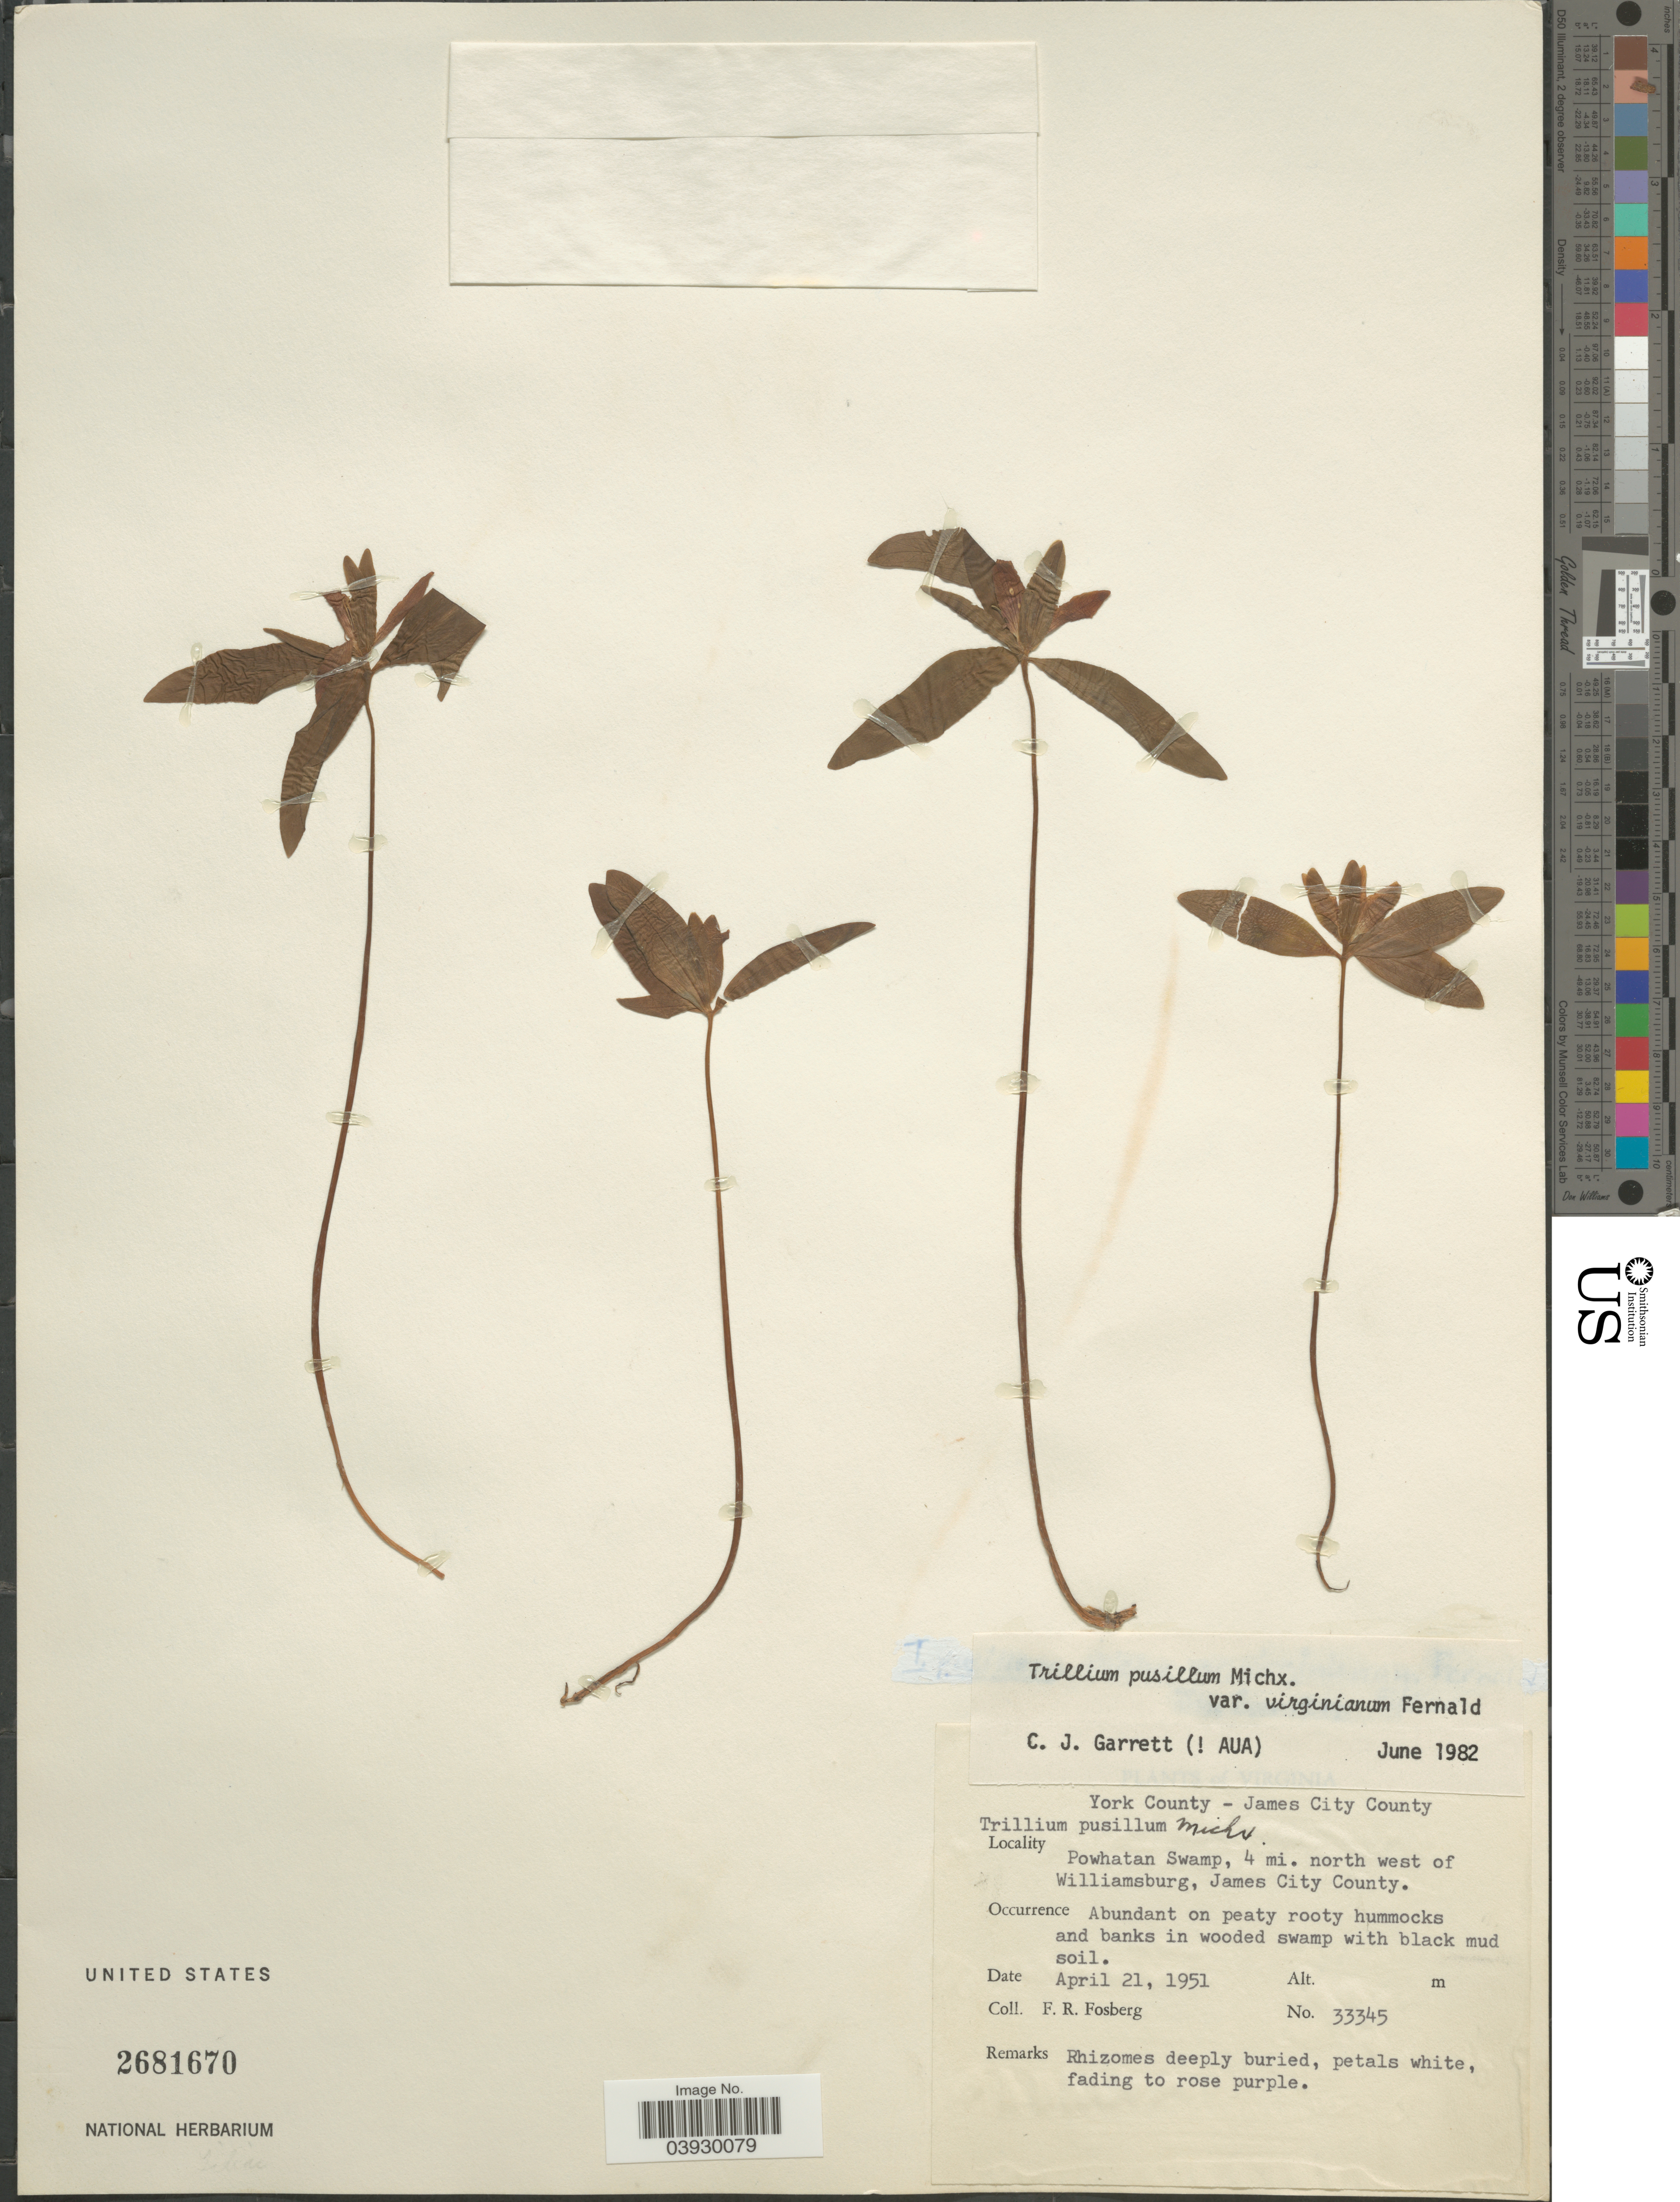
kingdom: Plantae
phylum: Tracheophyta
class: Liliopsida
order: Liliales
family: Melanthiaceae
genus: Trillium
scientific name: Trillium pusillum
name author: Michx.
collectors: F. R. Fosberg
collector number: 33345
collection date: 1951-04-21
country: United States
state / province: Virginia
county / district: York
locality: York County-James City County. Powhatan Swamp, 4 mi. north west of Williamsburg, James City County.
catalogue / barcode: US 2681670